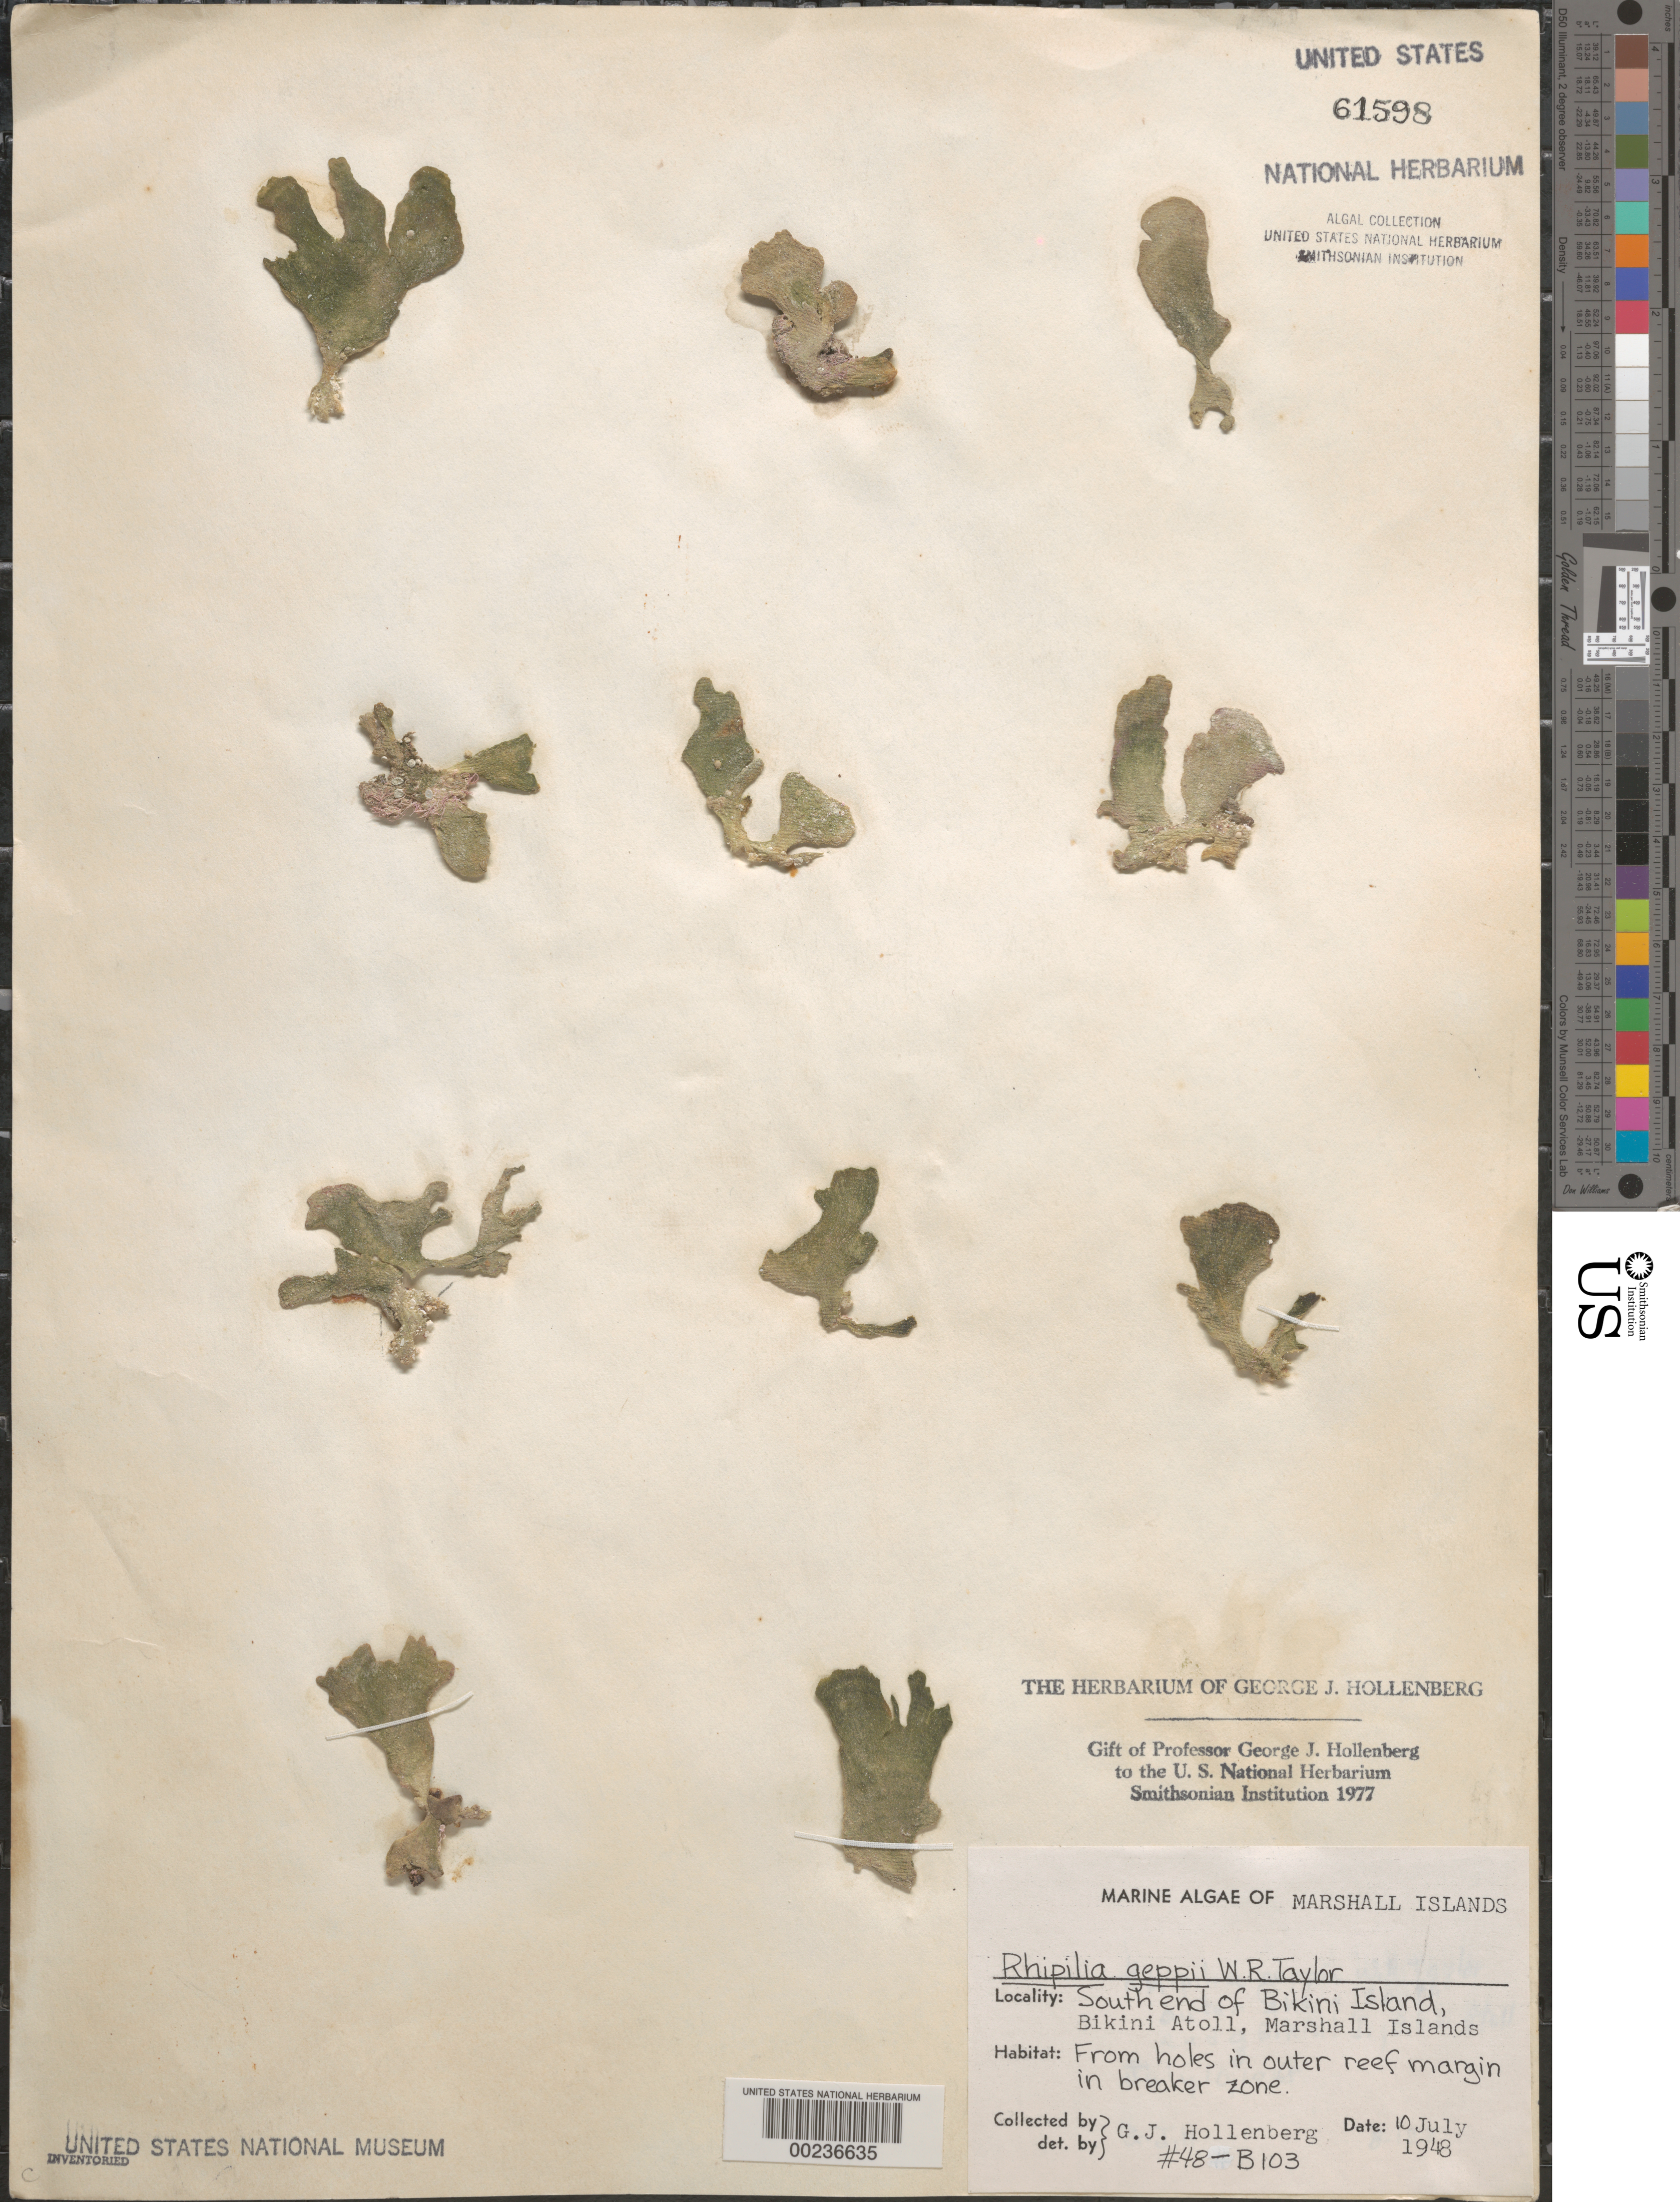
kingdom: Plantae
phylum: Chlorophyta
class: Ulvophyceae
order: Bryopsidales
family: Rhipiliaceae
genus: Rhipilia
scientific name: Rhipilia geppii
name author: W.R. Taylor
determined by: Hollenberg, George J.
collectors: G. Hollenberg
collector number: GJH 48-b103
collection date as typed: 10 Jul 1948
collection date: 1948-07-10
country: Marshall Islands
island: Bikini Atoll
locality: Bikini Islet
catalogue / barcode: US 61598